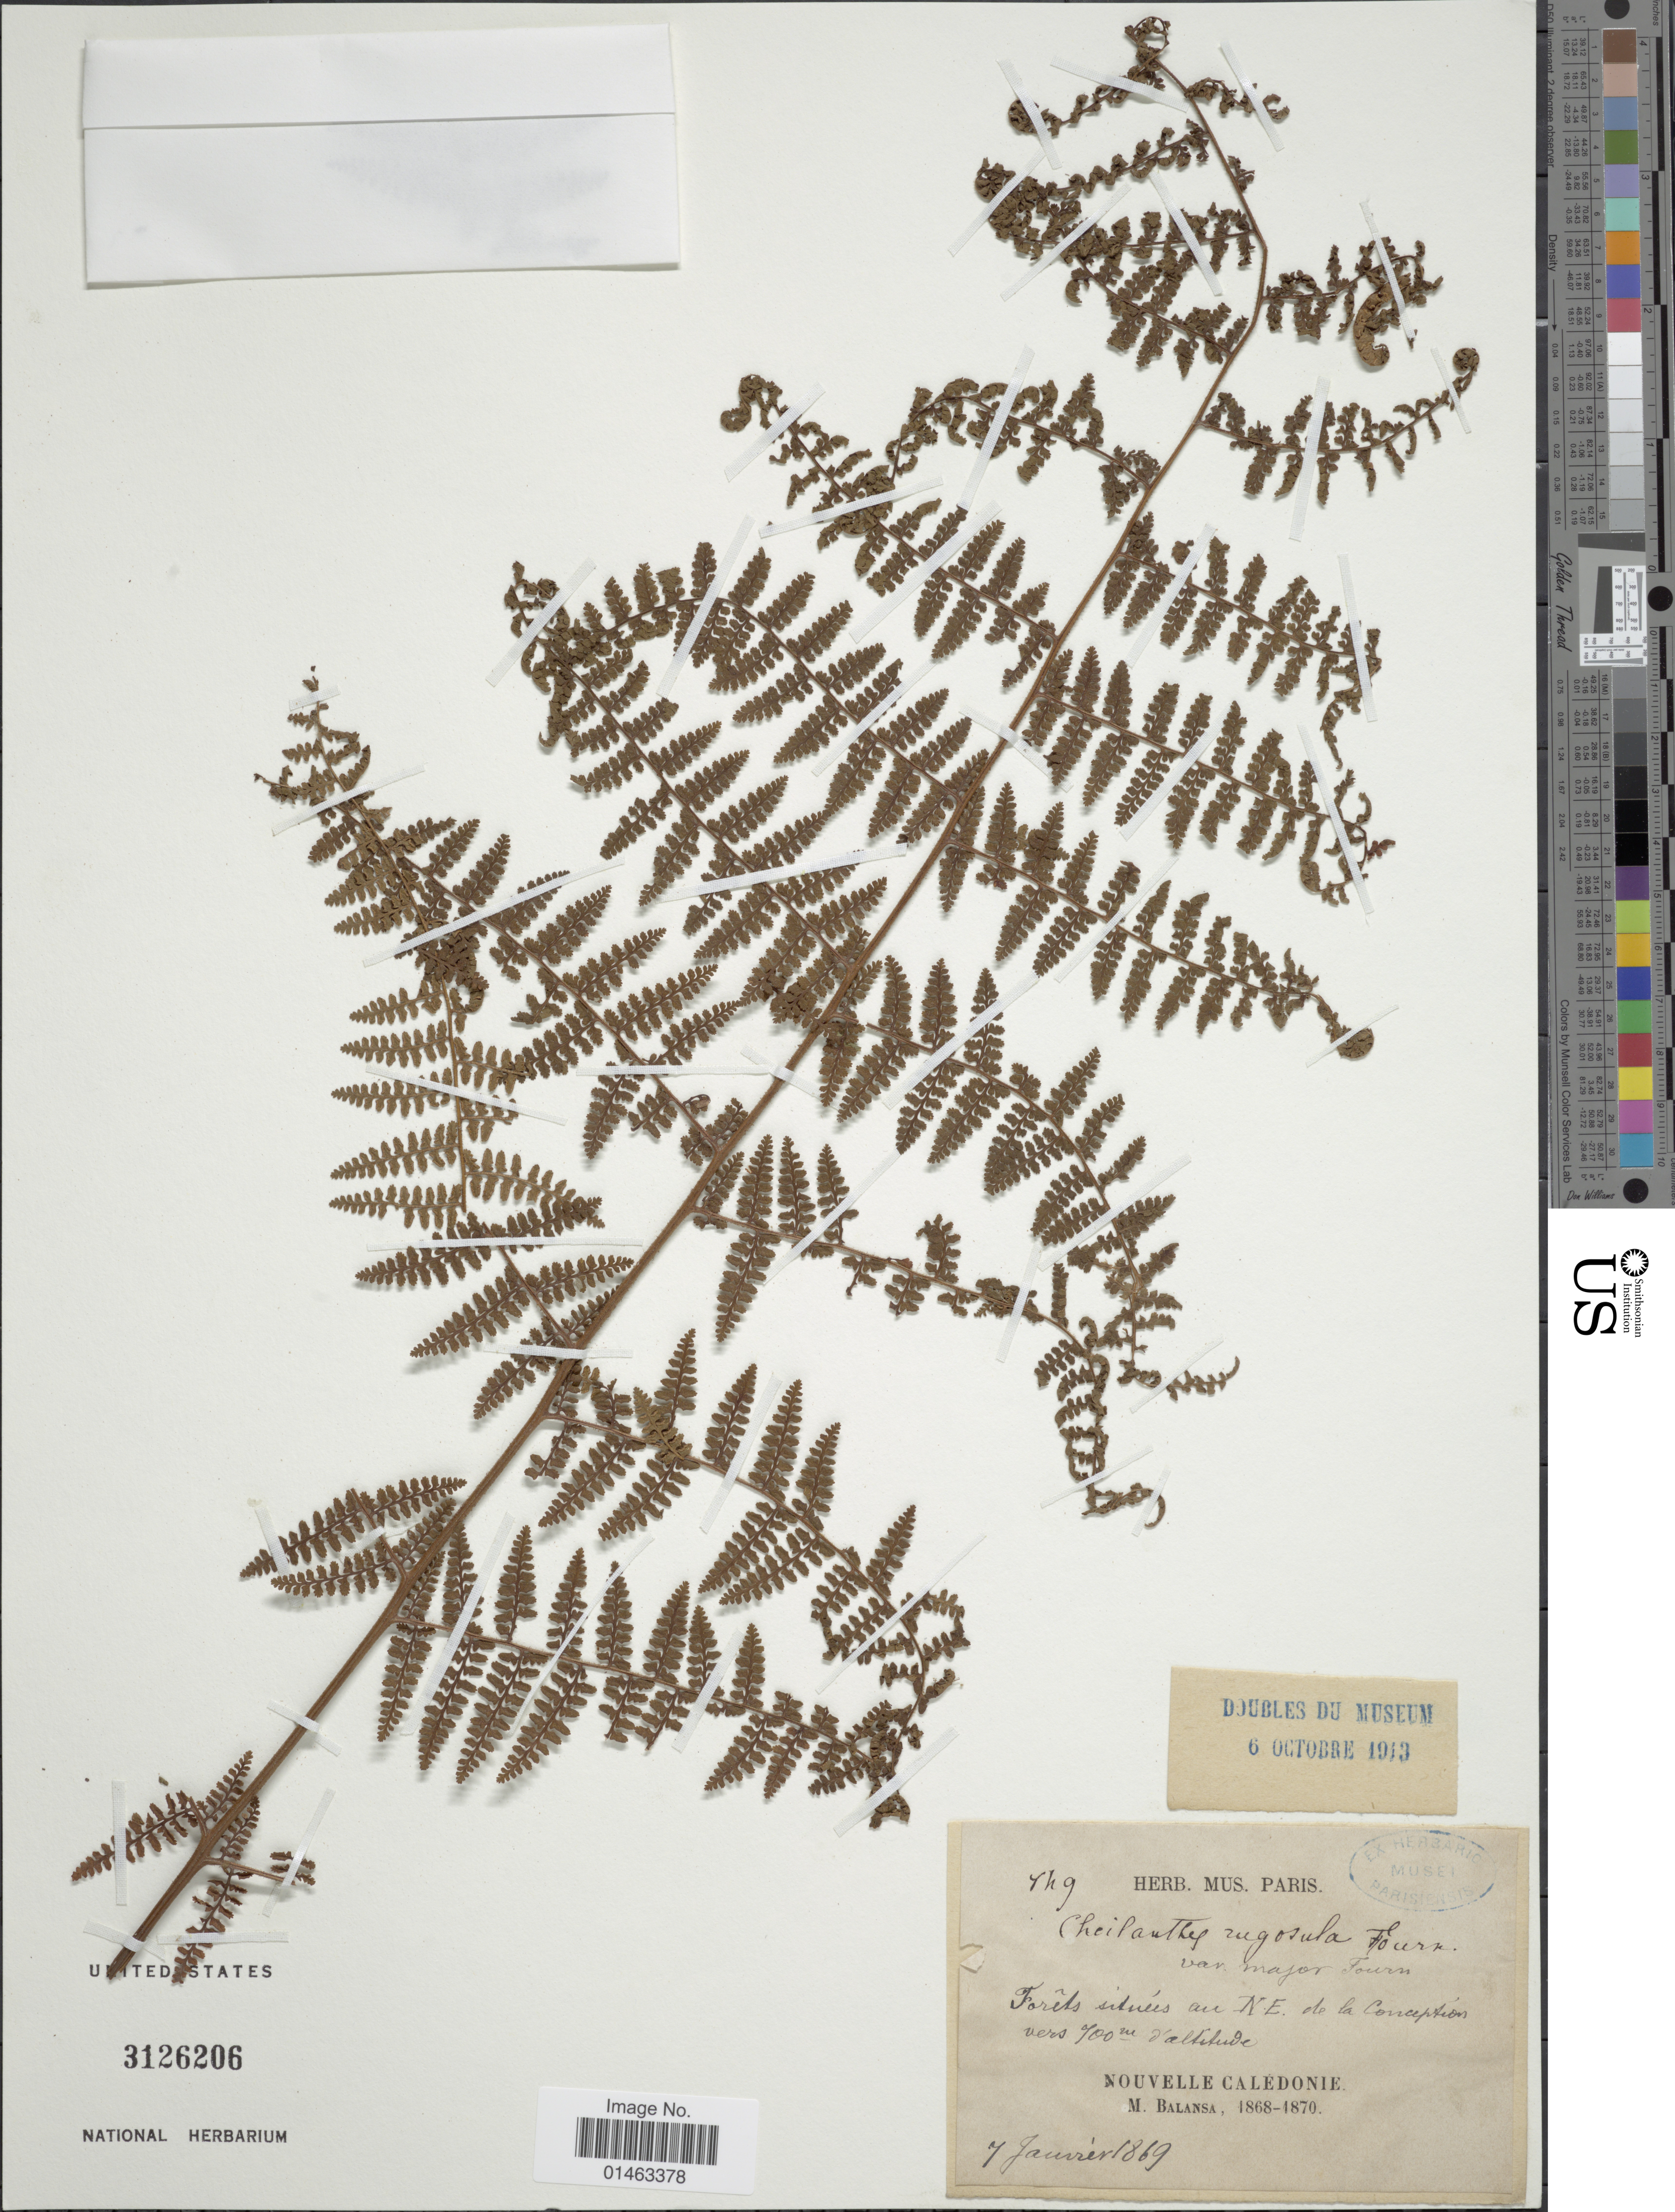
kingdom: Plantae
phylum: Tracheophyta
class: Polypodiopsida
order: Polypodiales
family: Dennstaedtiaceae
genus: Hypolepis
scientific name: Hypolepis punctata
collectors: B. Balansa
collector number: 4h9*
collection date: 1869-01-07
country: New Caledonia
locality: Forets Situees au N.E. de la Conception. Nouvelle Caledonie [interpreted]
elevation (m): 700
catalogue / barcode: US 3126206